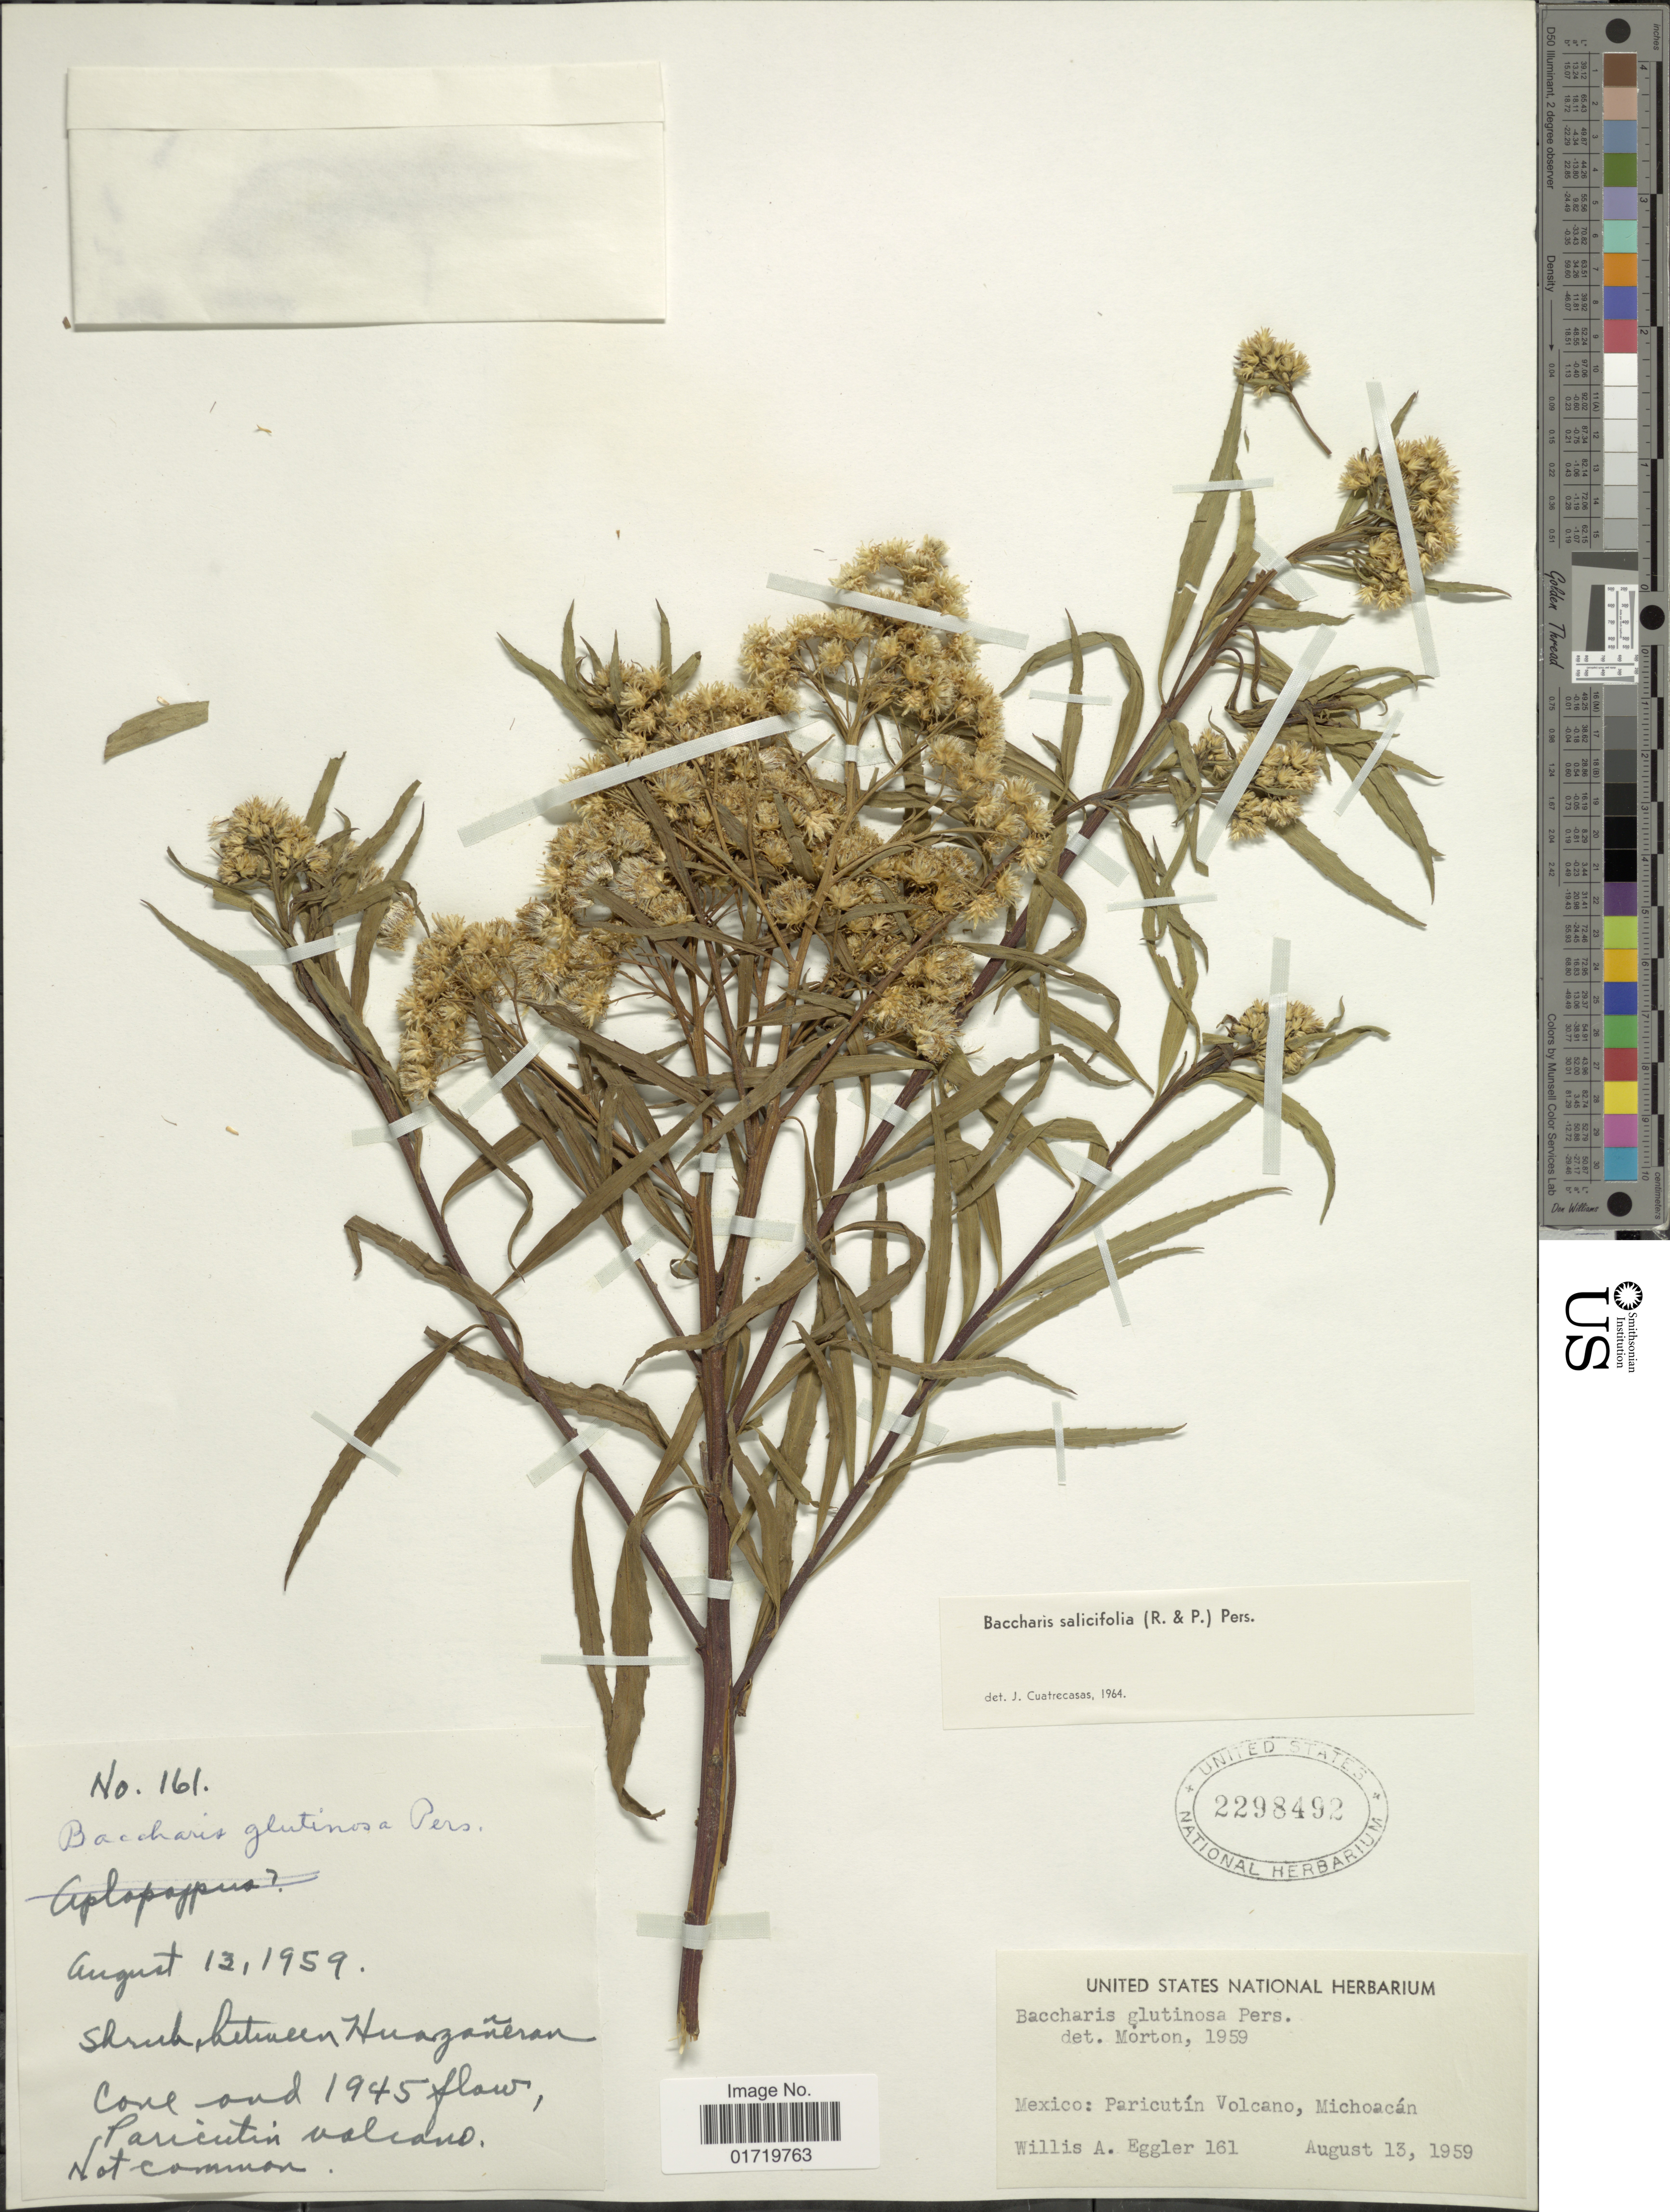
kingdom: Plantae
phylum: Tracheophyta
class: Magnoliopsida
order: Asterales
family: Asteraceae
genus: Baccharis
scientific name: Baccharis salicifolia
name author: (Ruiz & Pav.) Pers.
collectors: W. A. Eggler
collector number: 161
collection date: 1959-08-13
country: Mexico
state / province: Michoacán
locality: Mexico: Paricutin Volcano, Michoacan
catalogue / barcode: US 2298492